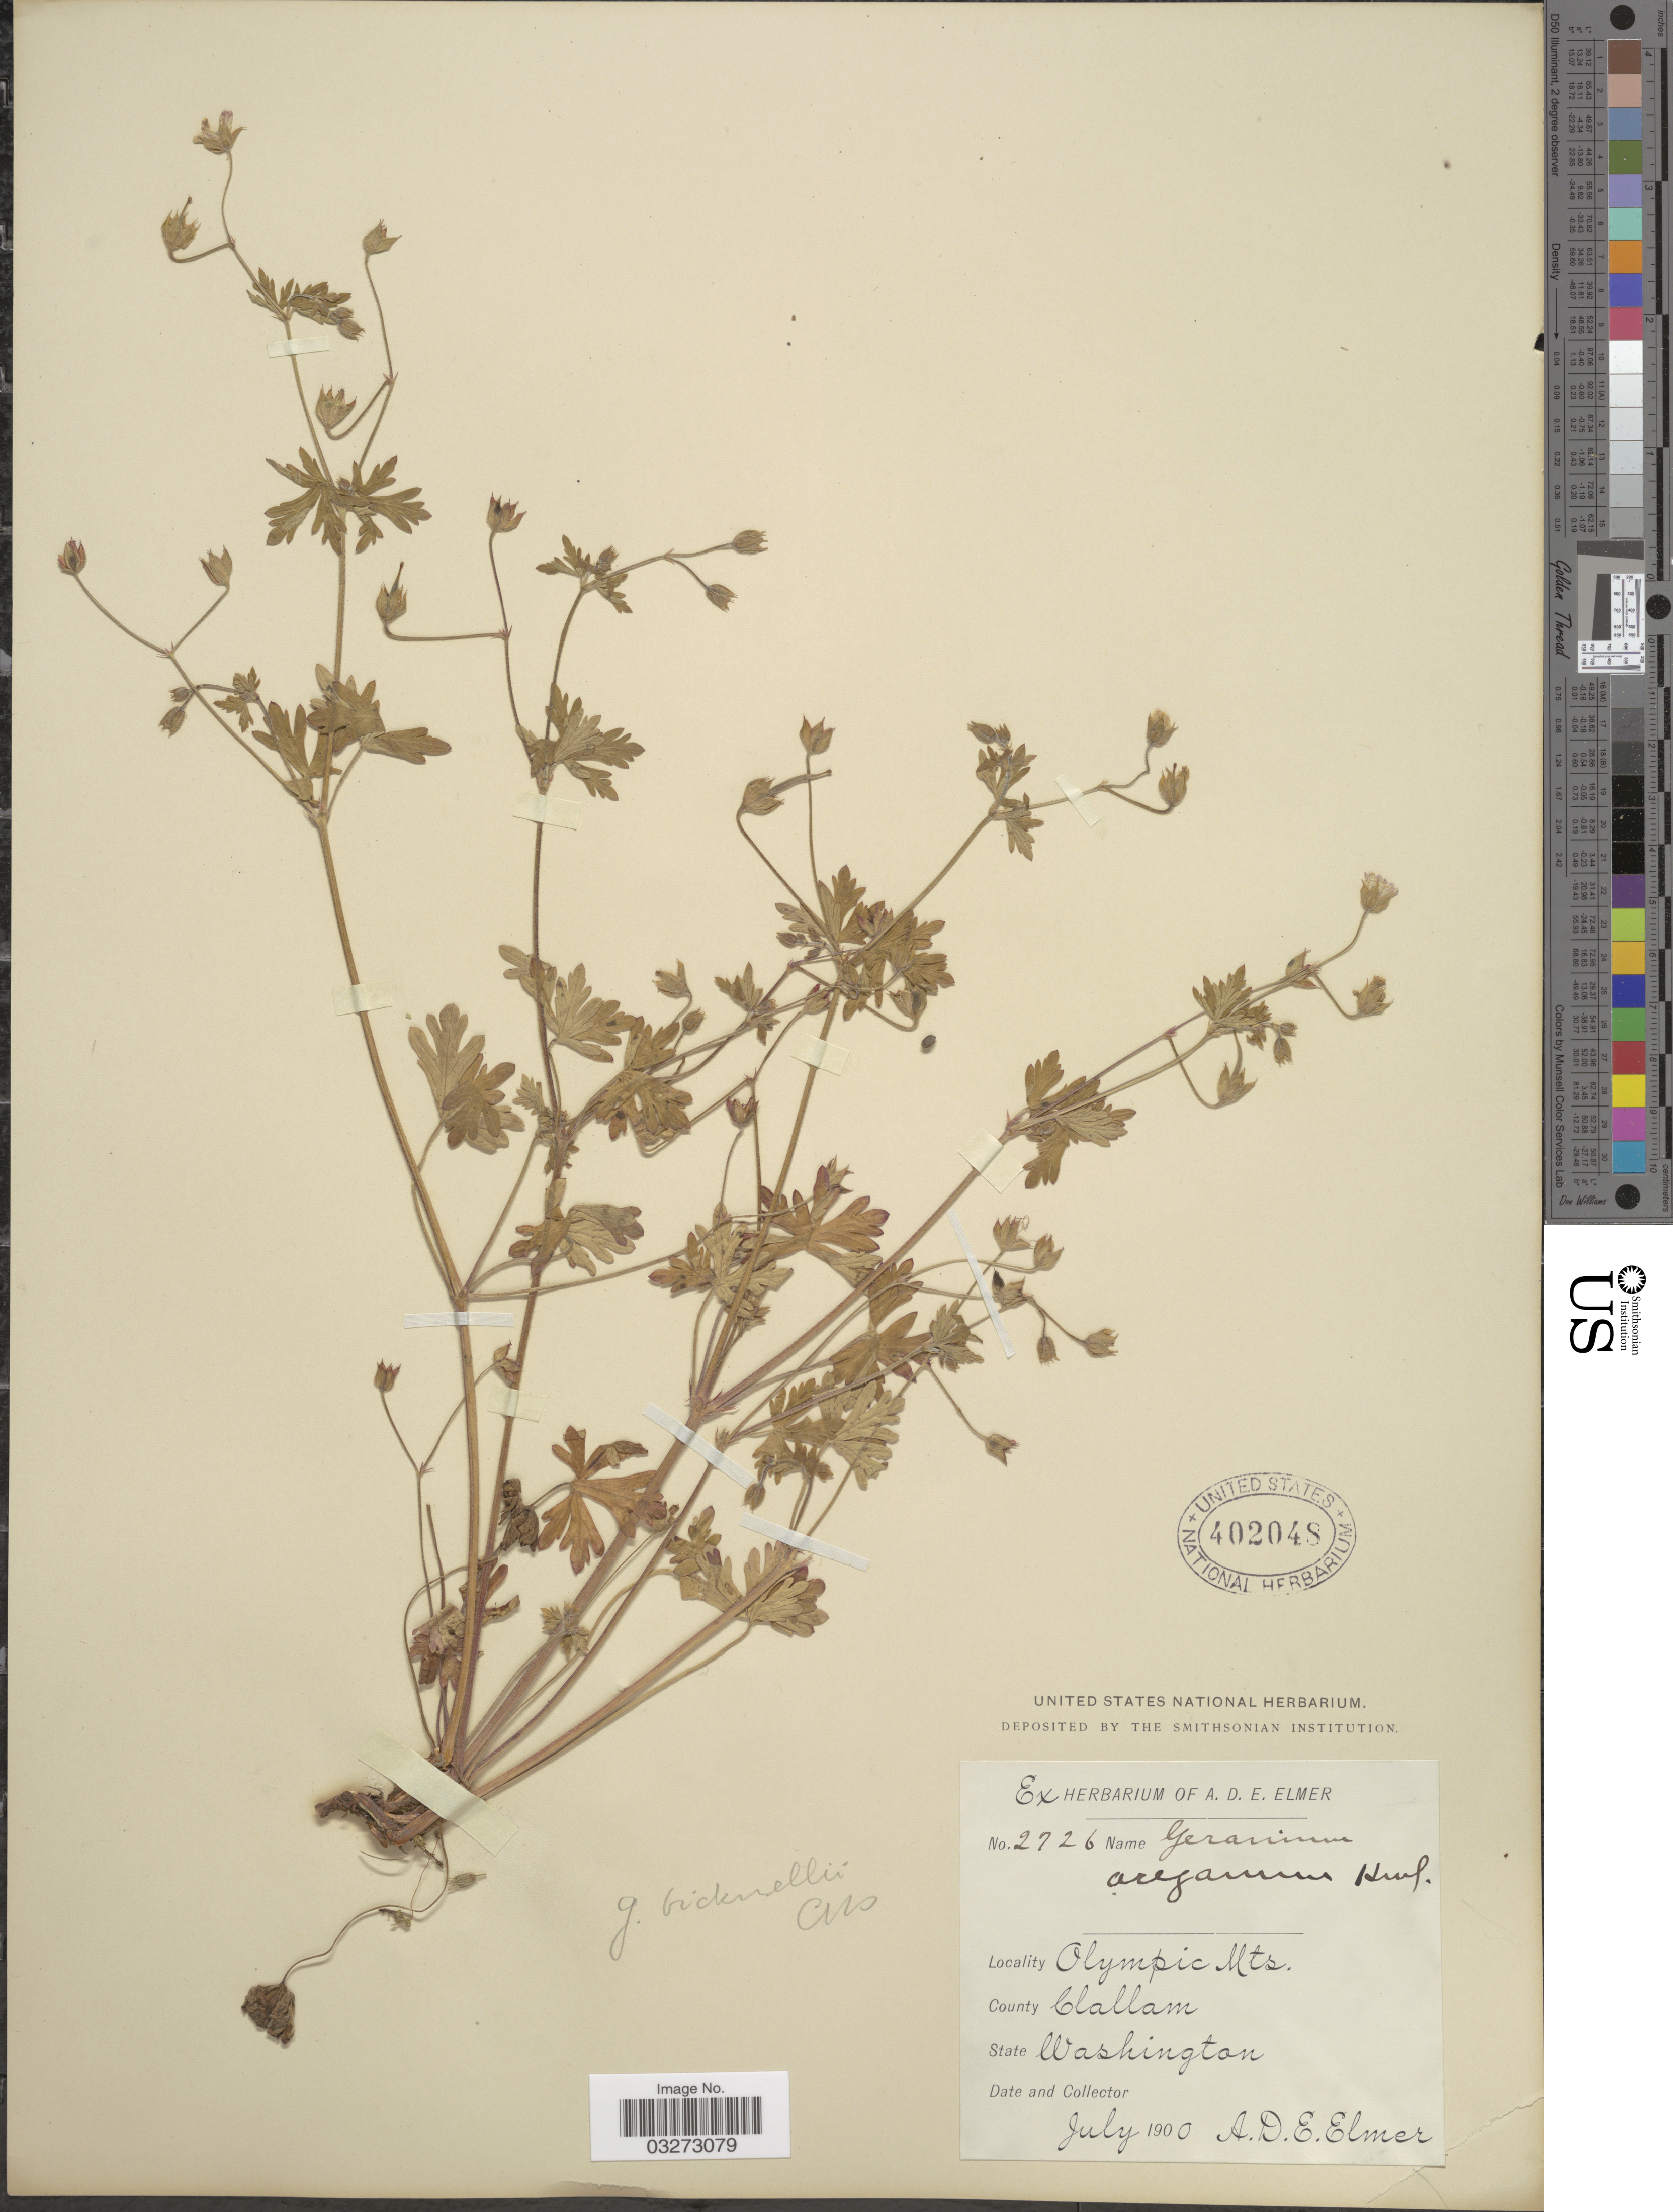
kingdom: Plantae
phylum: Tracheophyta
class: Magnoliopsida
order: Geraniales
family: Geraniaceae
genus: Geranium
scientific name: Geranium bicknellii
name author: Britton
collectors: A. D. E. Elmer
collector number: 2726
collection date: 1900-07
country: United States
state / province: Washington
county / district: Clallam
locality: Olympic Mts. County Clallam.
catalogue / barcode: US 402048